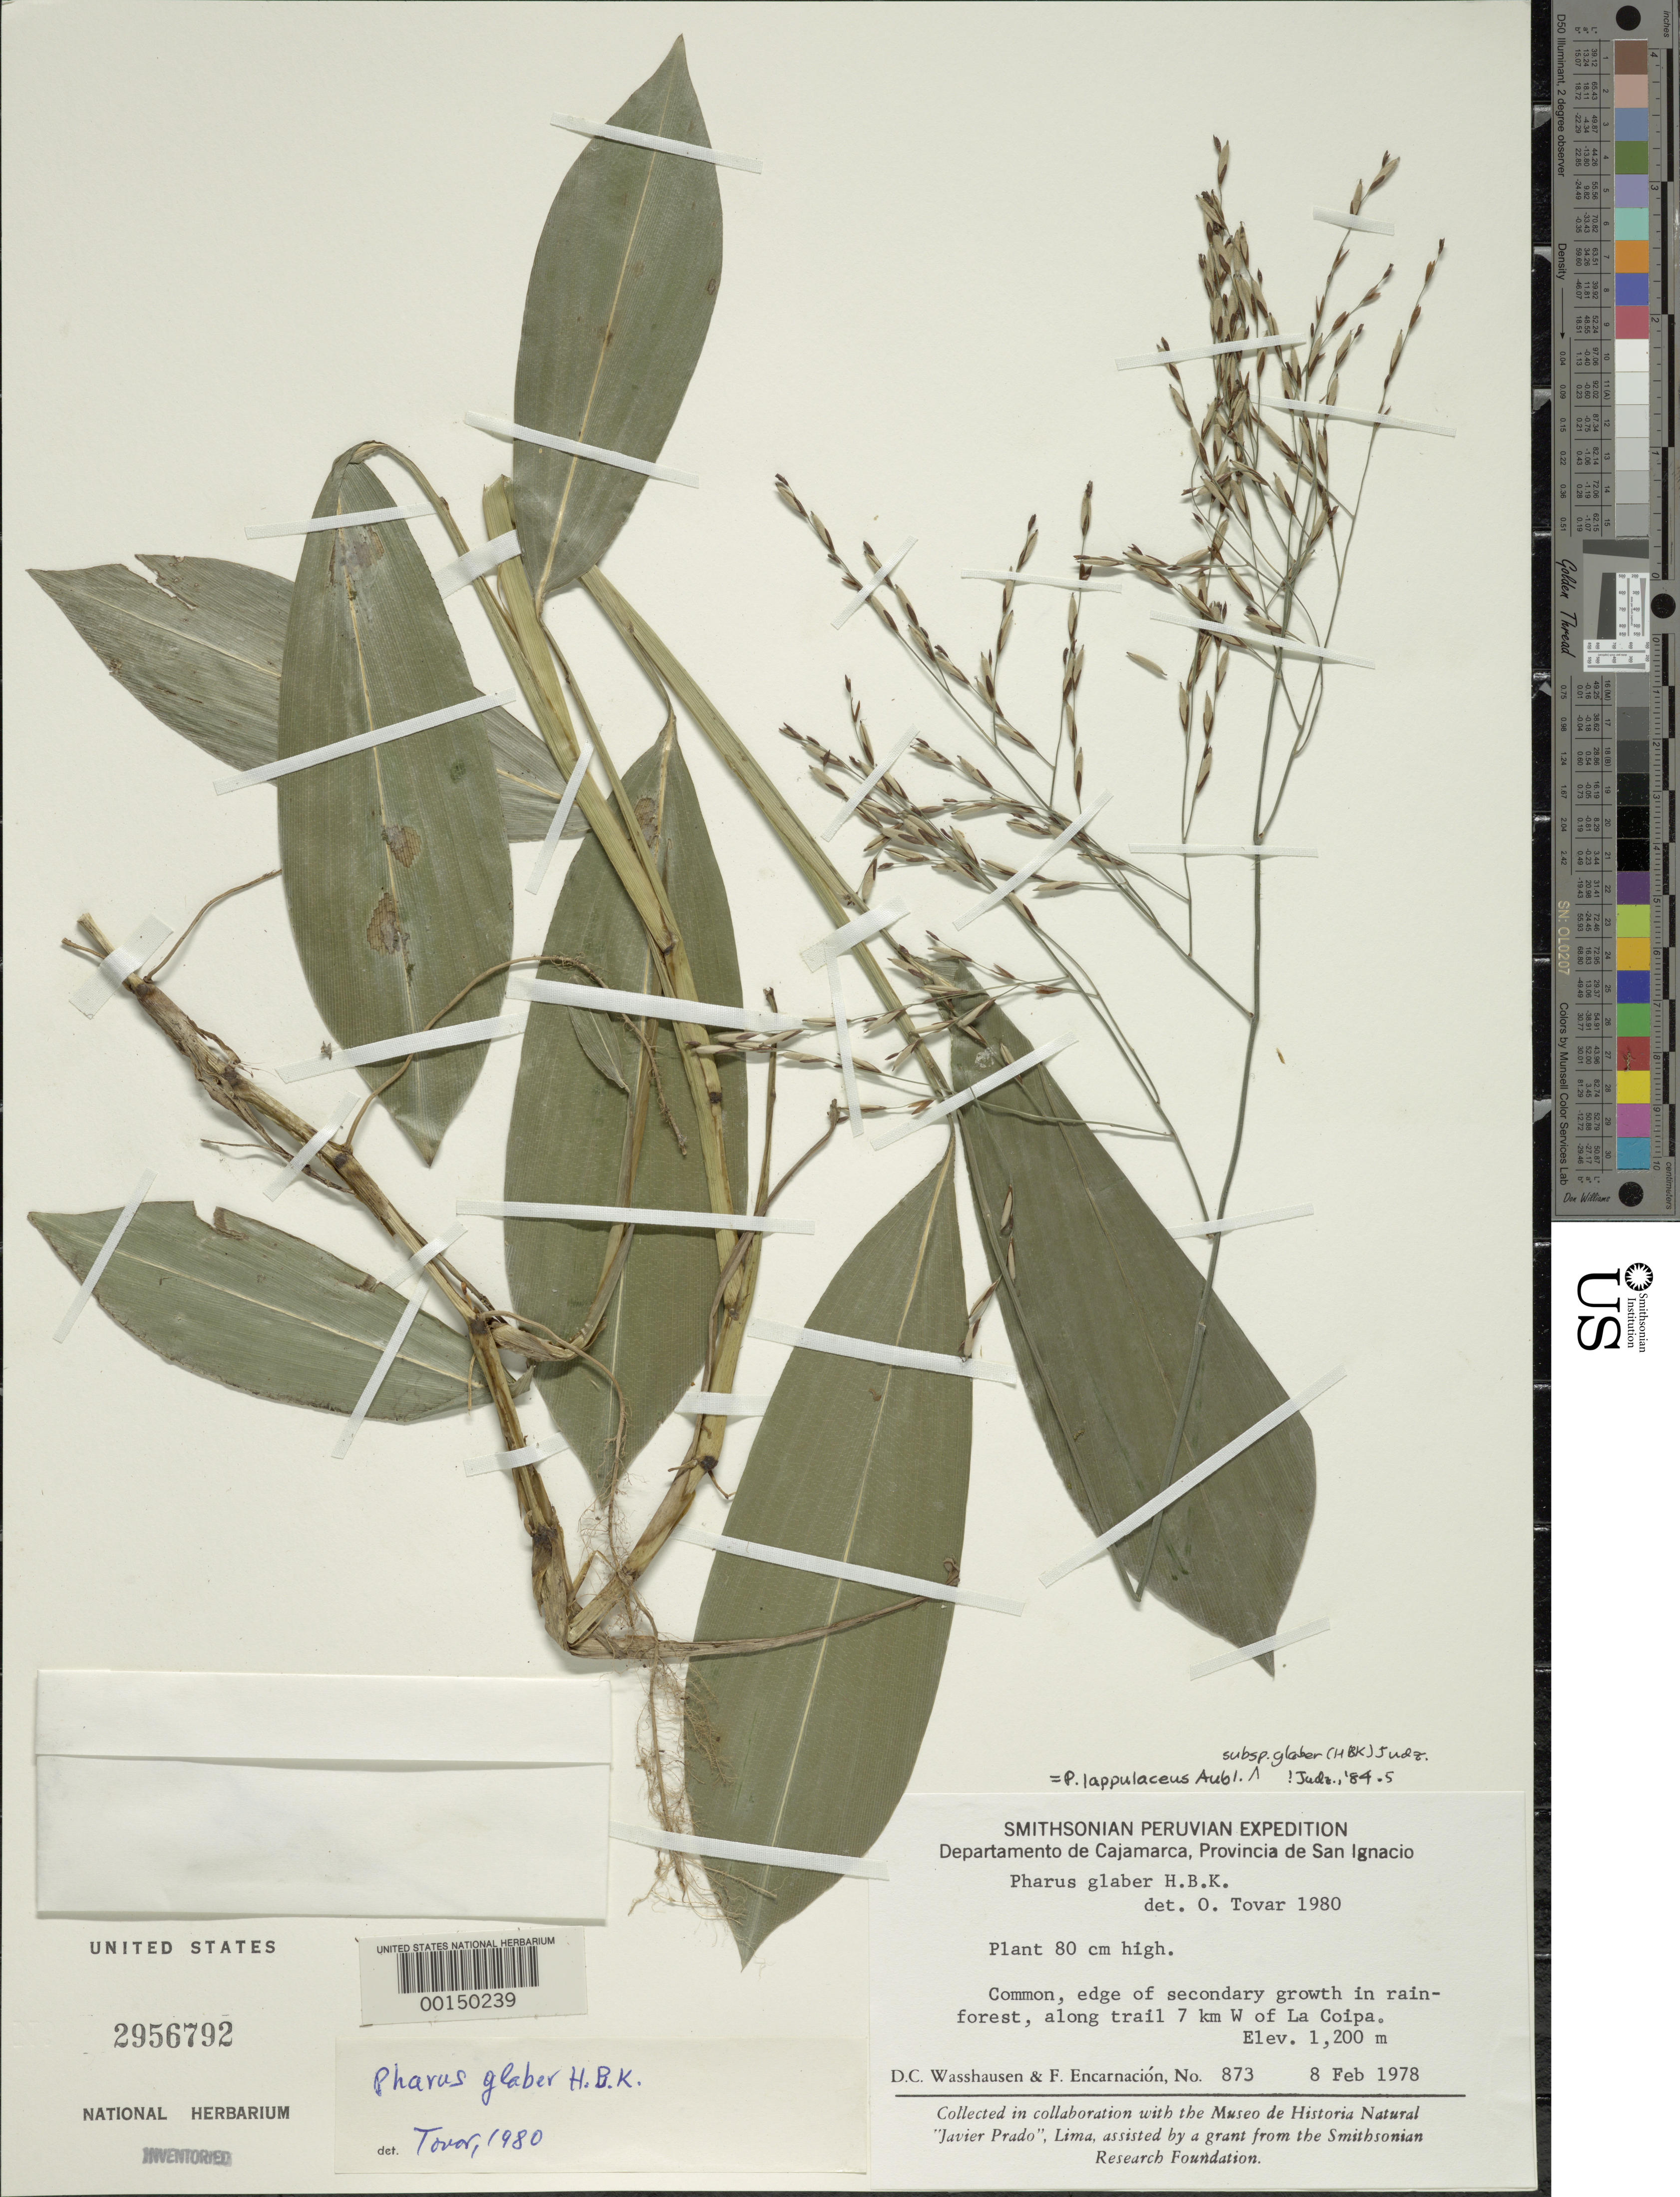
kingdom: Plantae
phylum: Tracheophyta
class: Liliopsida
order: Poales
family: Poaceae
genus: Pharus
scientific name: Pharus lappulaceus subsp. glaber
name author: (Kunth) Judz.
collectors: D. C. Wasshausen & F. Encarnación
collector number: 873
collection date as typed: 08 Feb 1978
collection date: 1978-02-08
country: Peru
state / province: Cajamarca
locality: San Ignacio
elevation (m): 1200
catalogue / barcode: US 2956792